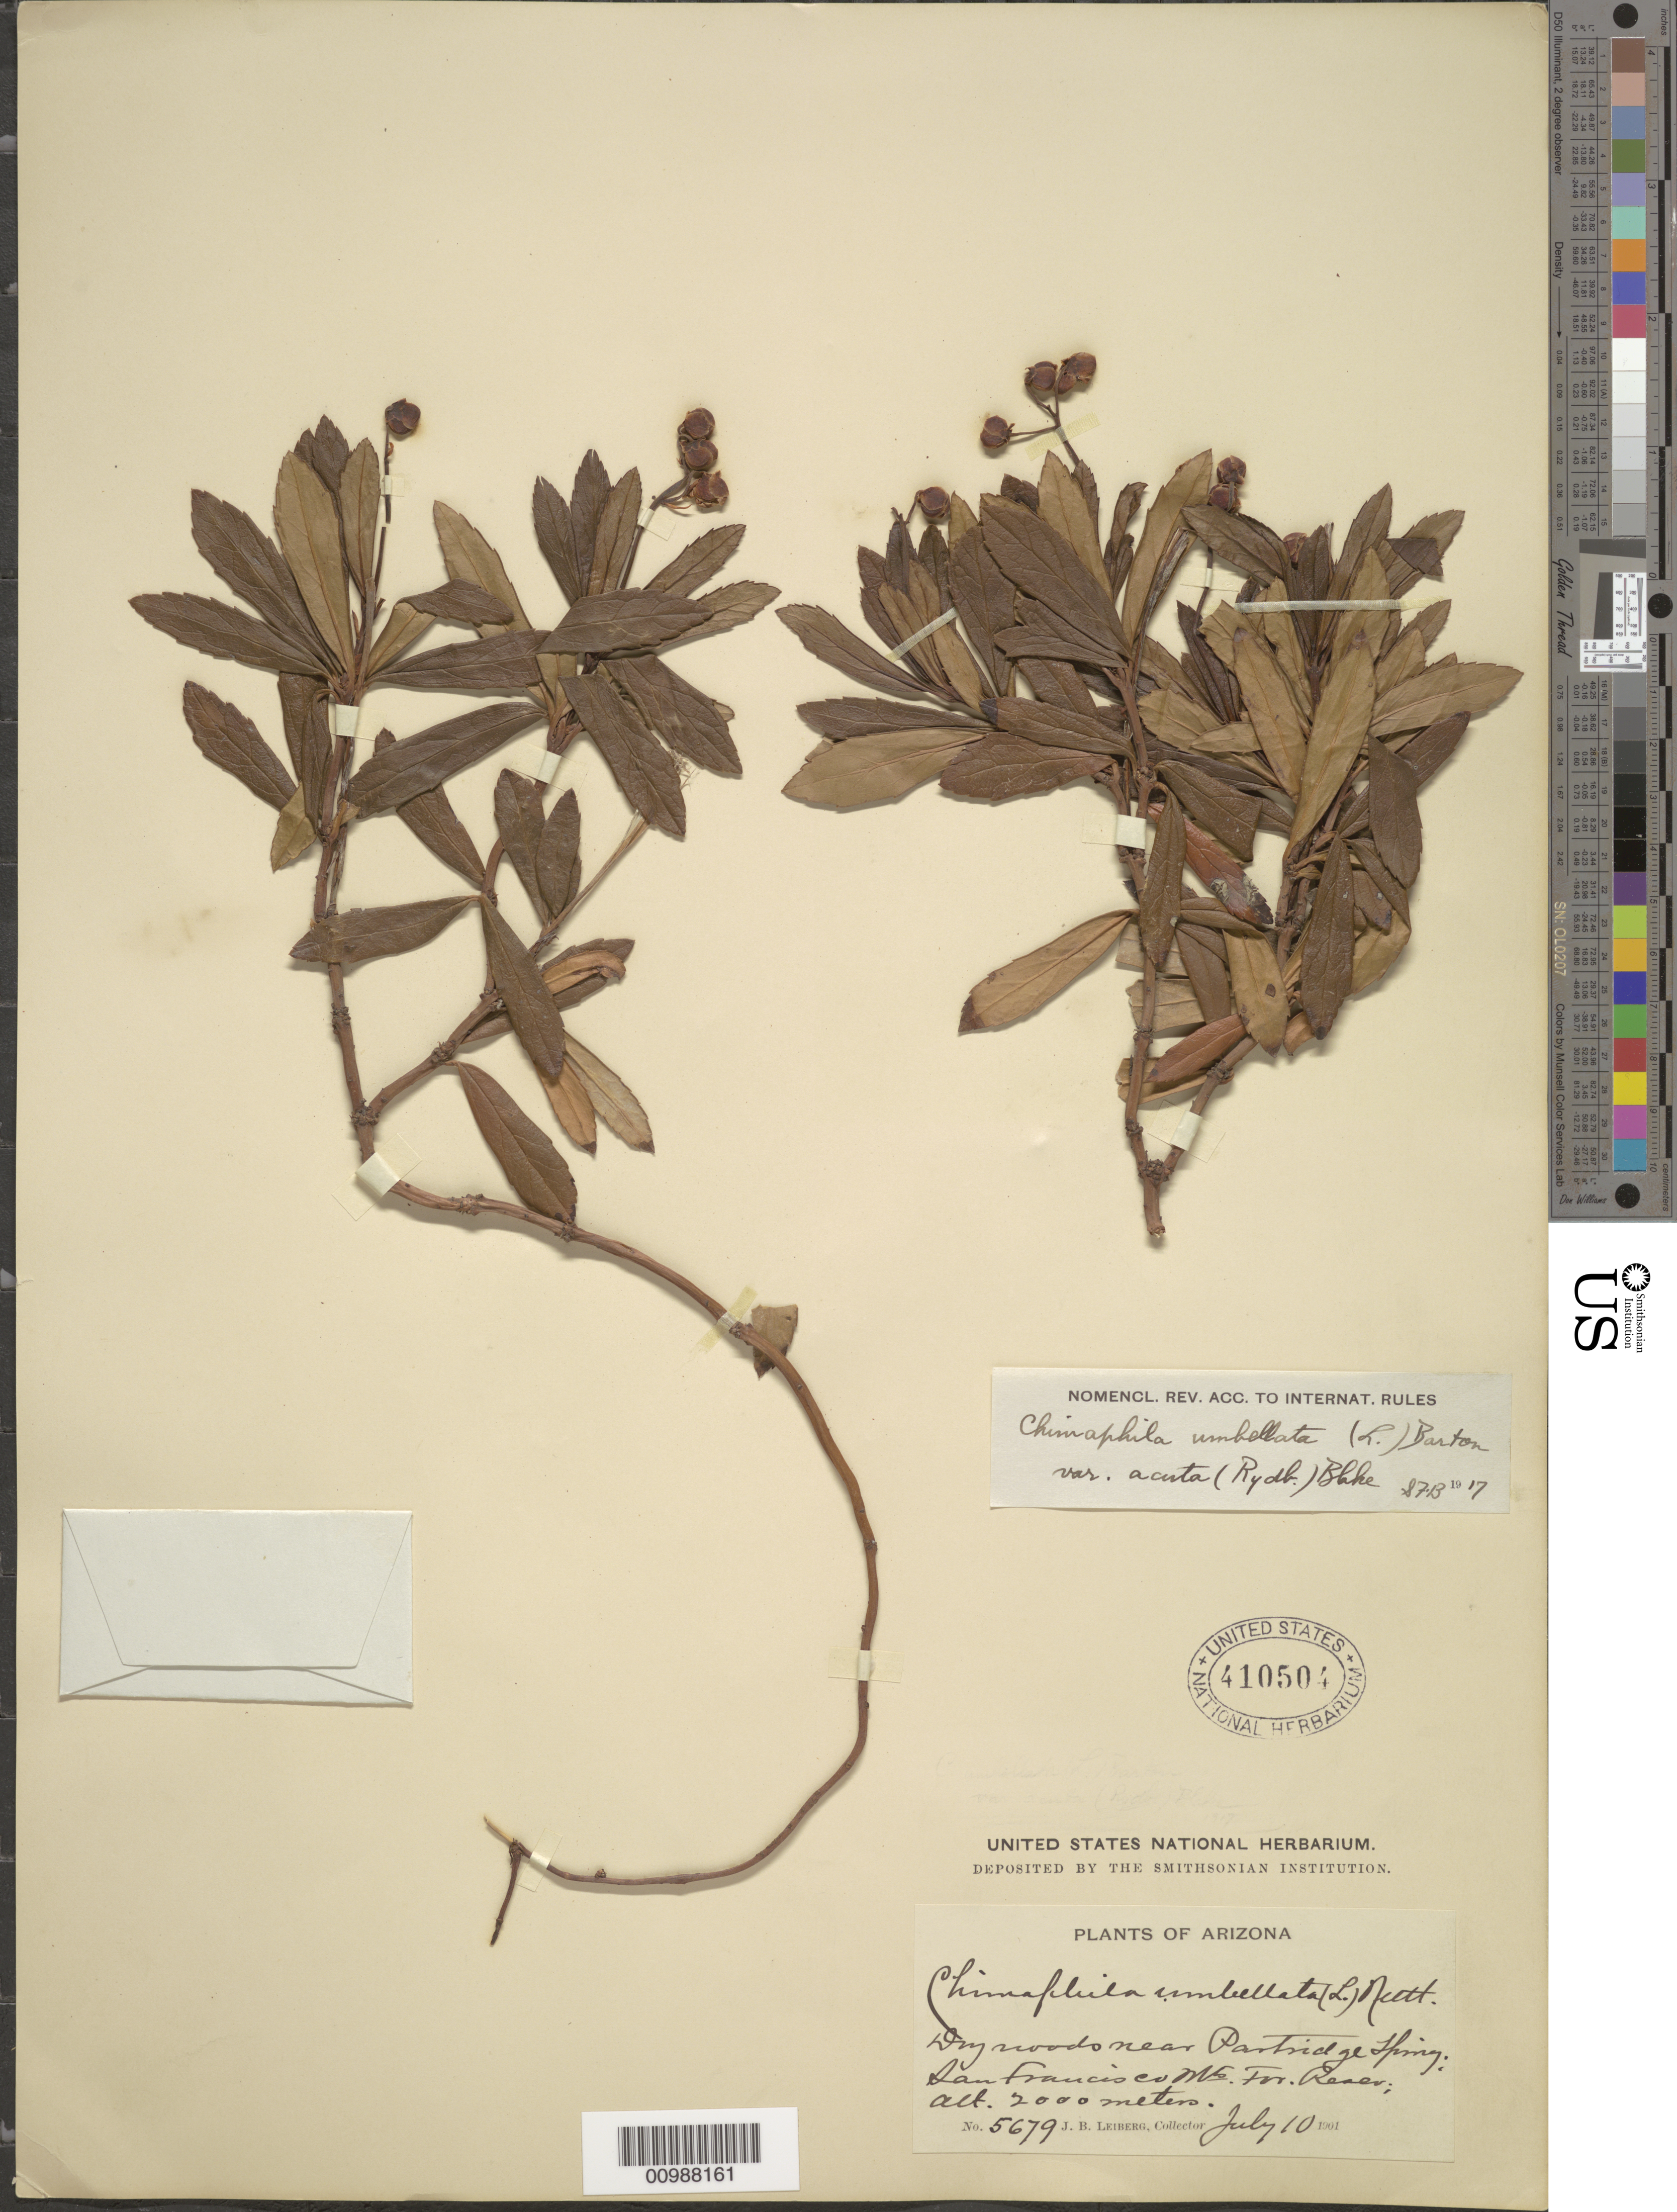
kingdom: Plantae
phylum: Tracheophyta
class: Magnoliopsida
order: Ericales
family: Ericaceae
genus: Chimaphila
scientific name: Chimaphila umbellata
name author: (L.) W.P.C. Barton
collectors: J. Leiberg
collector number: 5679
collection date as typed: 10 Jul 1901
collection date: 1901-07-10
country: United States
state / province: Arizona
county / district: Greenlee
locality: Dry woods near Partridge Spring, San Francisco Mountains.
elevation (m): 2000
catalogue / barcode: US 410504